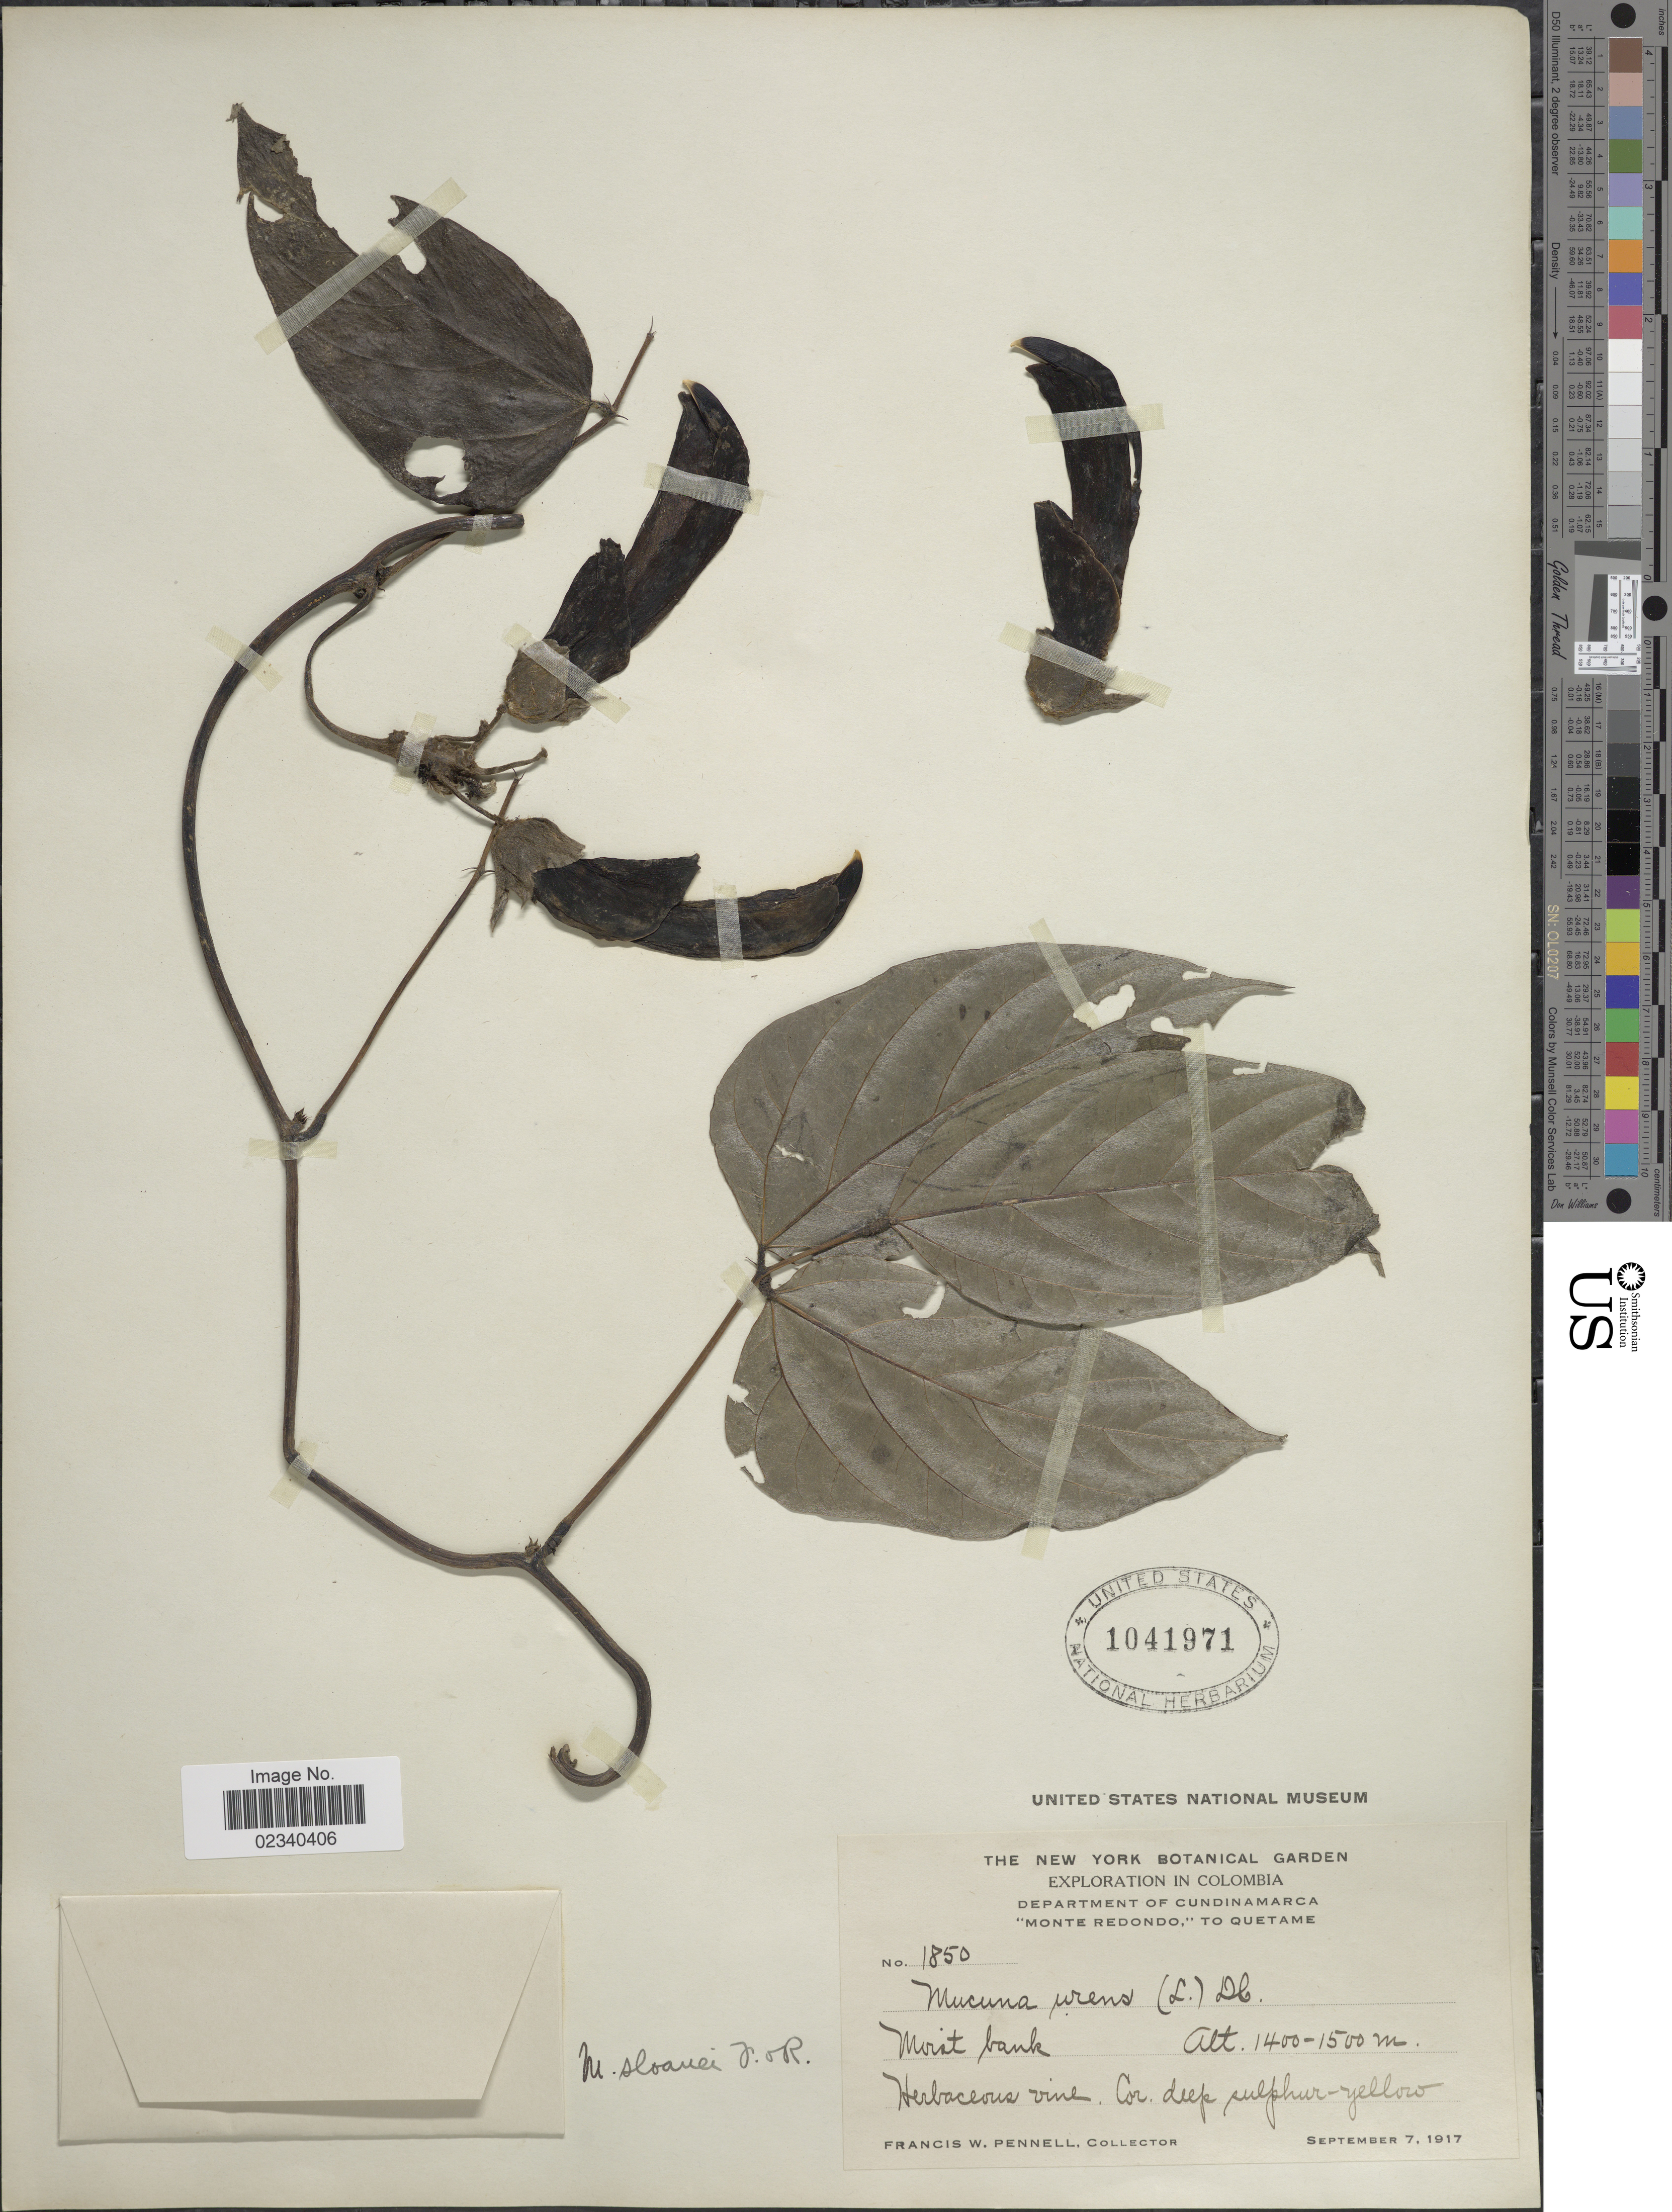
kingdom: Plantae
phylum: Tracheophyta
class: Magnoliopsida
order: Fabales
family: Fabaceae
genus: Mucuna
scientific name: Mucuna sloanei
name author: Fawc. & Rendle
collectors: F. W. Pennell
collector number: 1850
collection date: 1917-09-07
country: Colombia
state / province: Cundinamarca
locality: Department of Cundinamarca. "Monte Redondo," to Quetame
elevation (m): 1400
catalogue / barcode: US 1041971